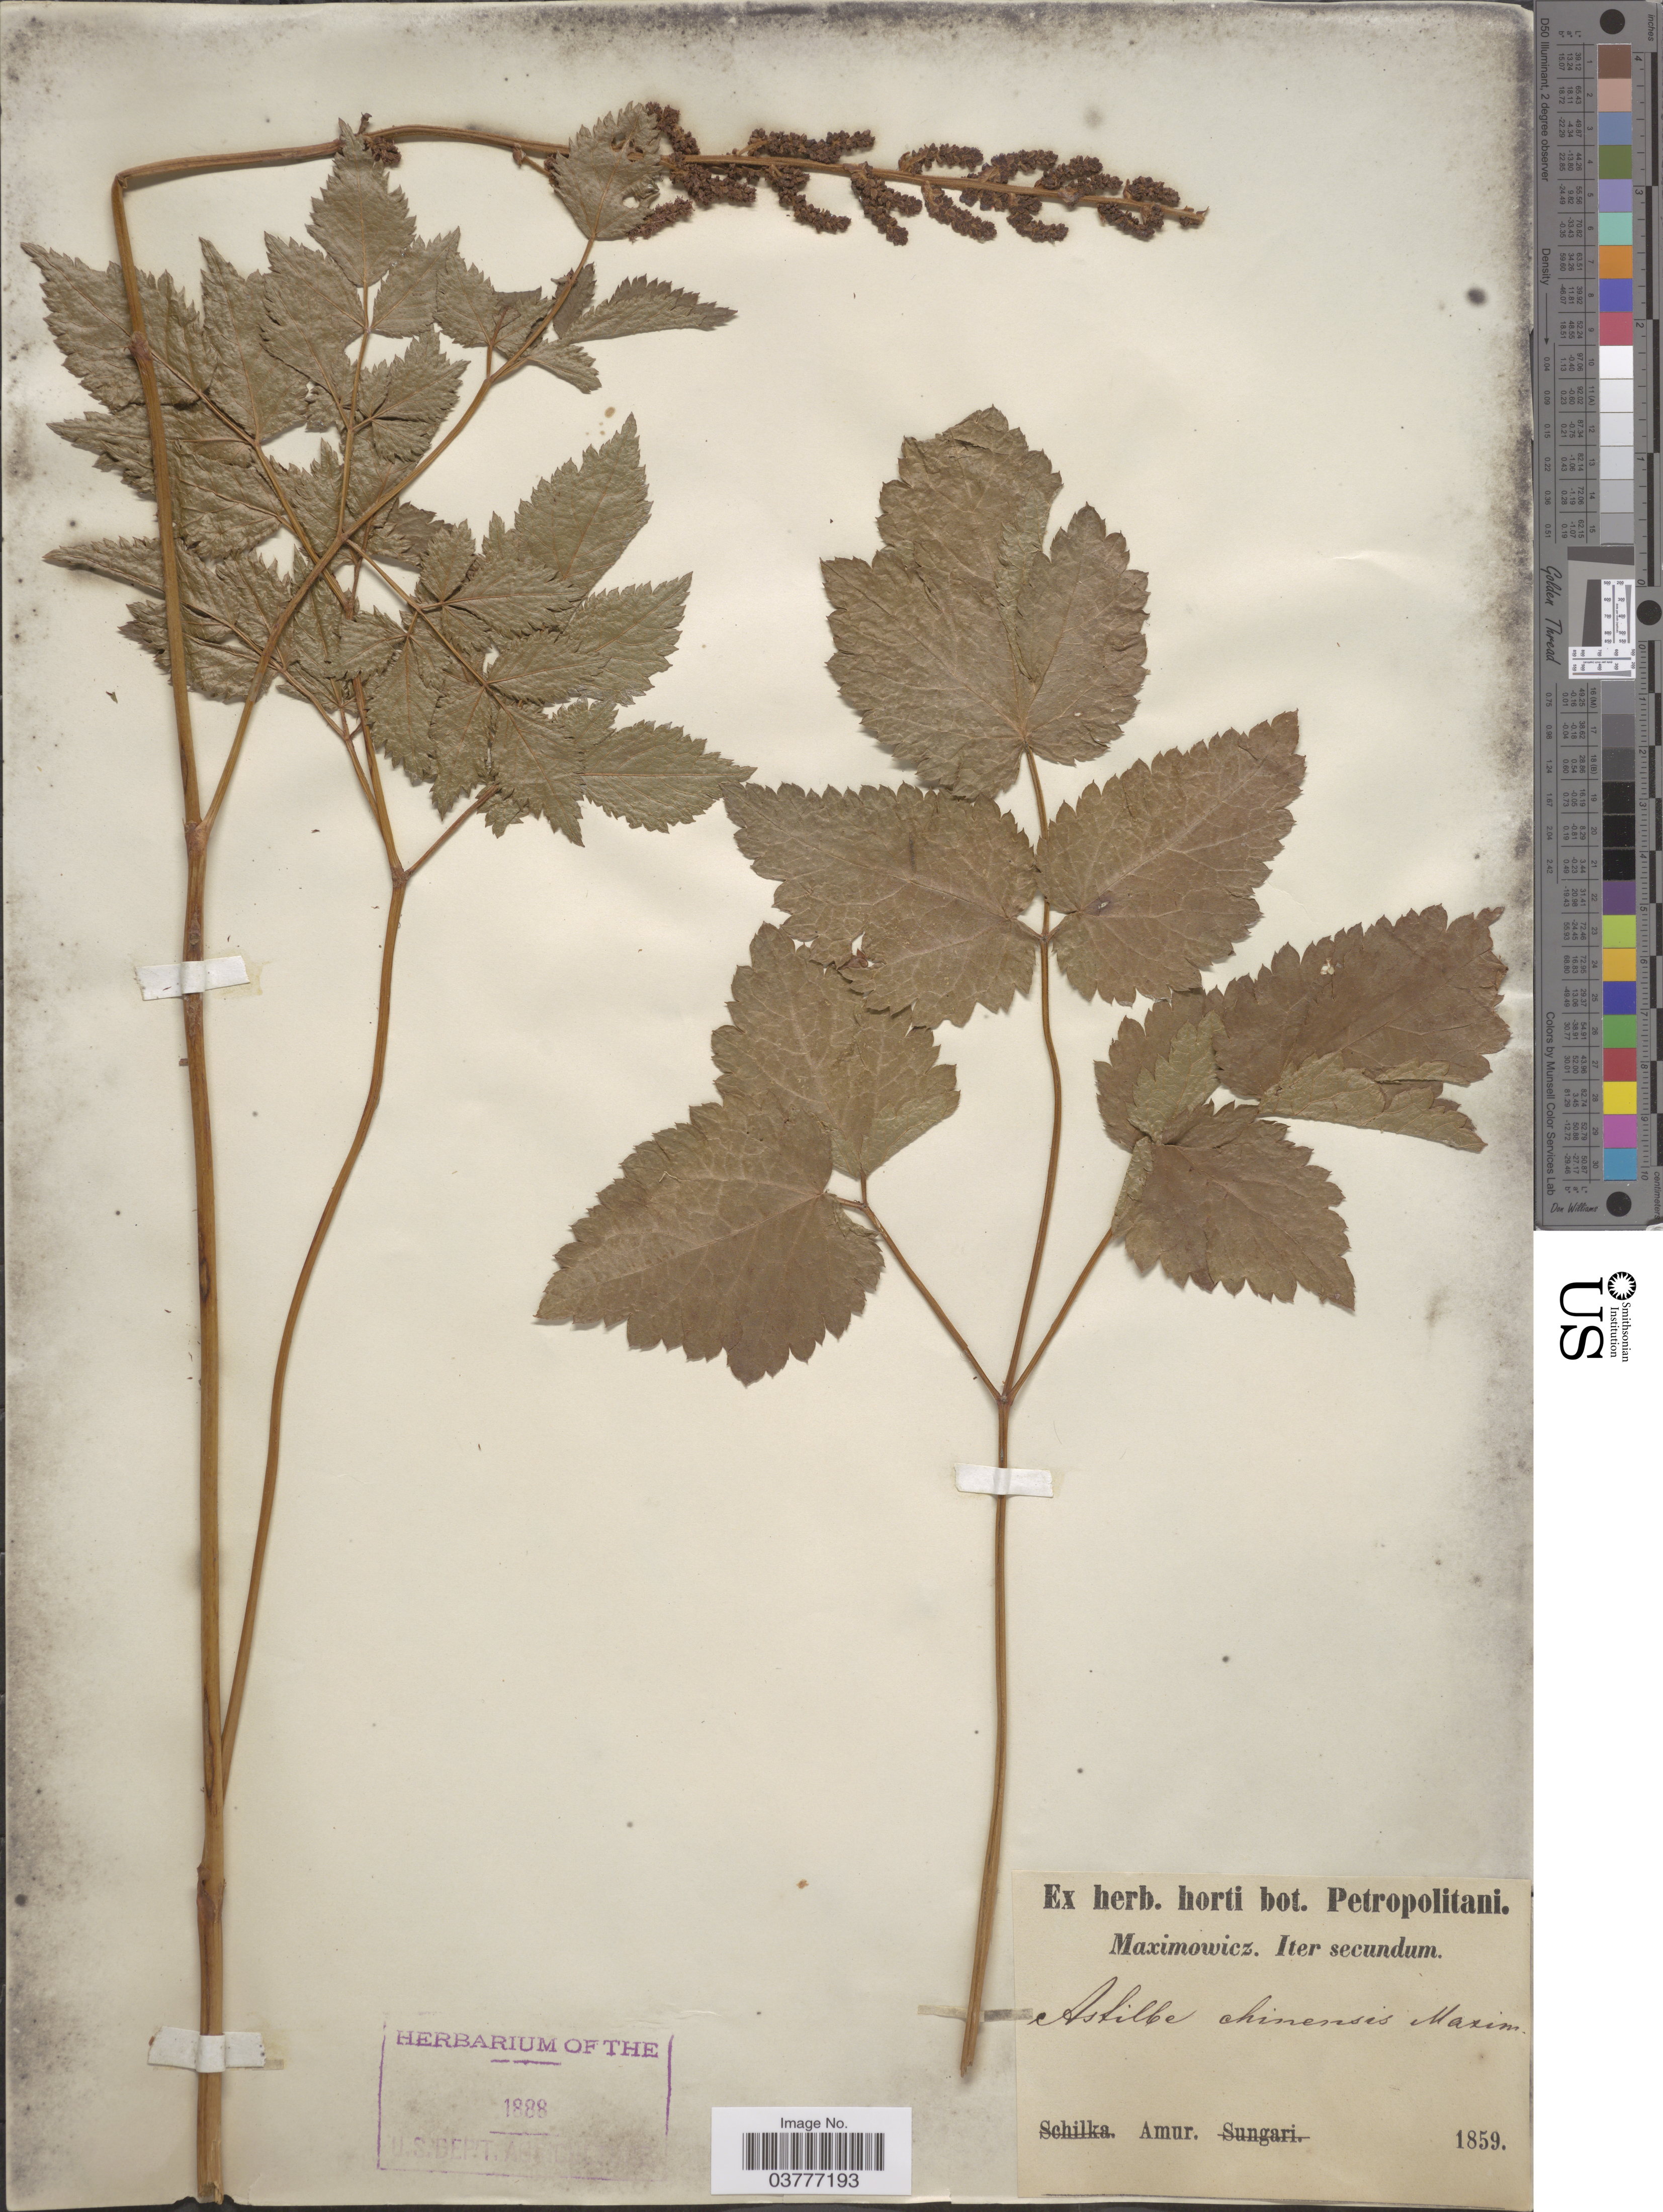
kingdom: Plantae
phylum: Tracheophyta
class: Magnoliopsida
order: Saxifragales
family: Saxifragaceae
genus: Astilbe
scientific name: Astilbe chinensis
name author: (Maxim.) Franch. & Sav.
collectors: Maximowicz, --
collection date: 1859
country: Russian Federation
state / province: Amur